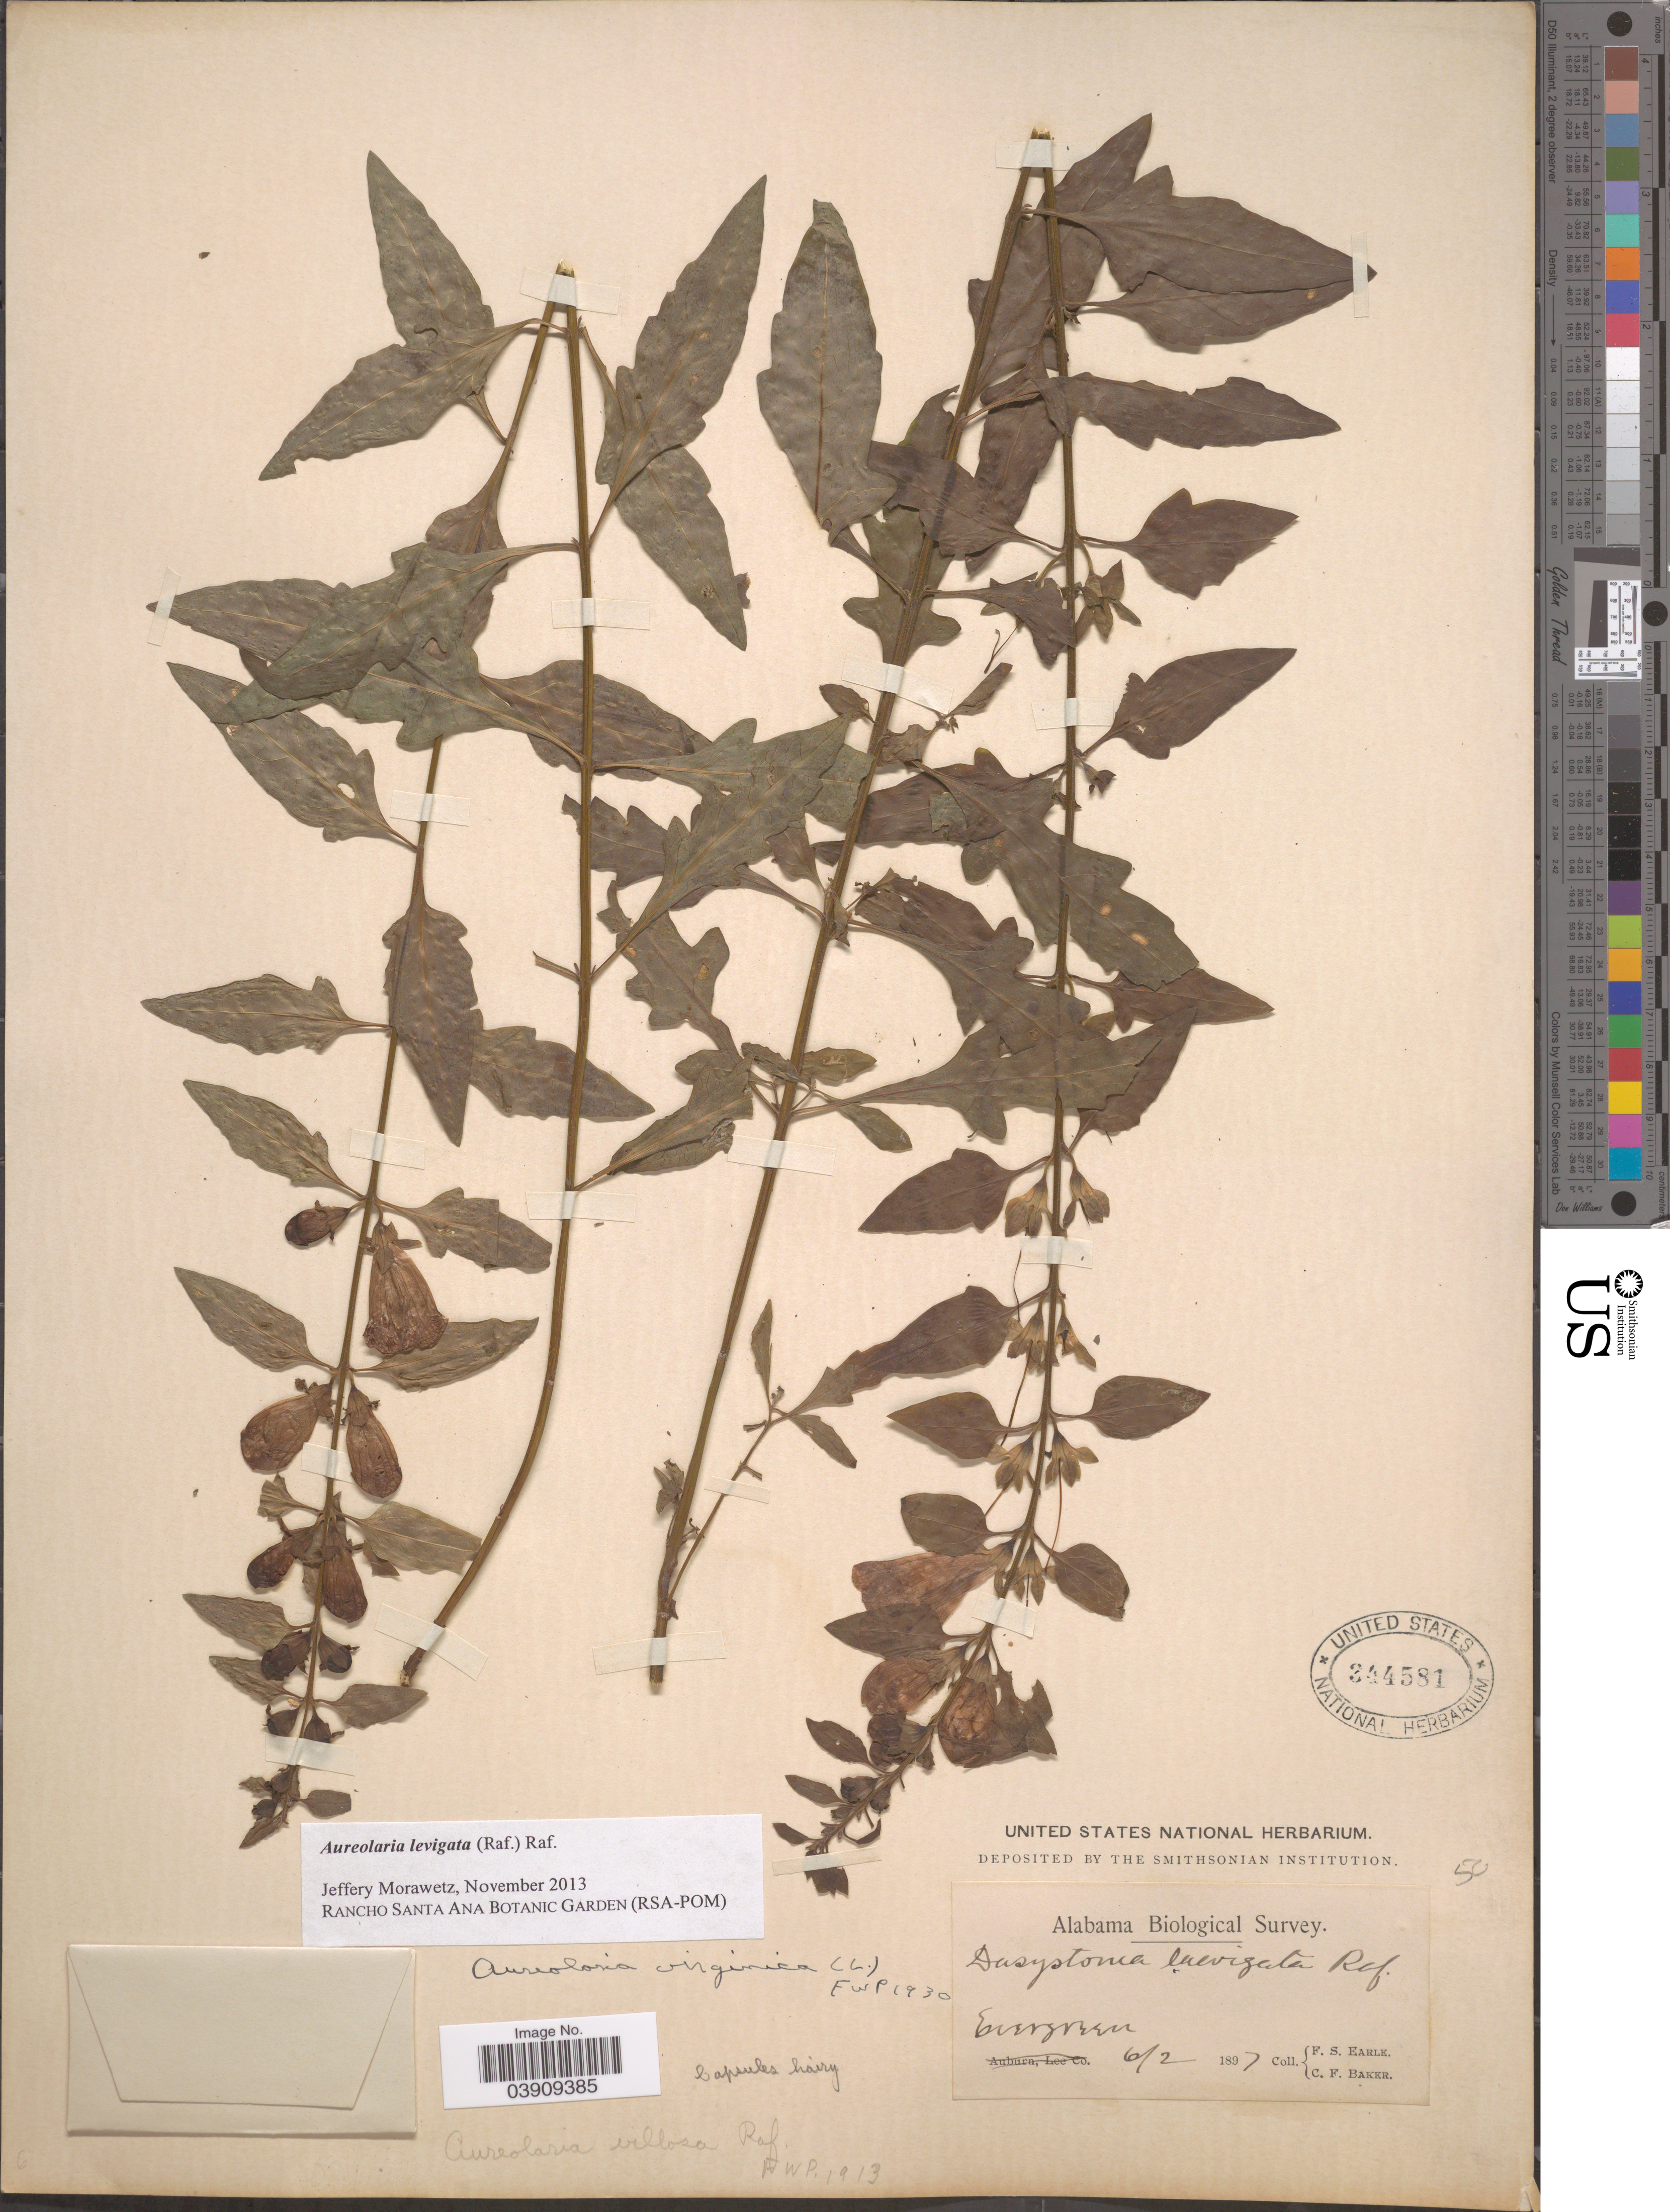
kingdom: Plantae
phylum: Tracheophyta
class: Magnoliopsida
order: Lamiales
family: Orobanchaceae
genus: Aureolaria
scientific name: Aureolaria laevigata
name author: (Raf.) Raf.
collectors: F. S. Earle & C. F. Baker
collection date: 1897-06-02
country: United States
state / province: Alabama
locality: Evergreen.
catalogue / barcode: US 344581